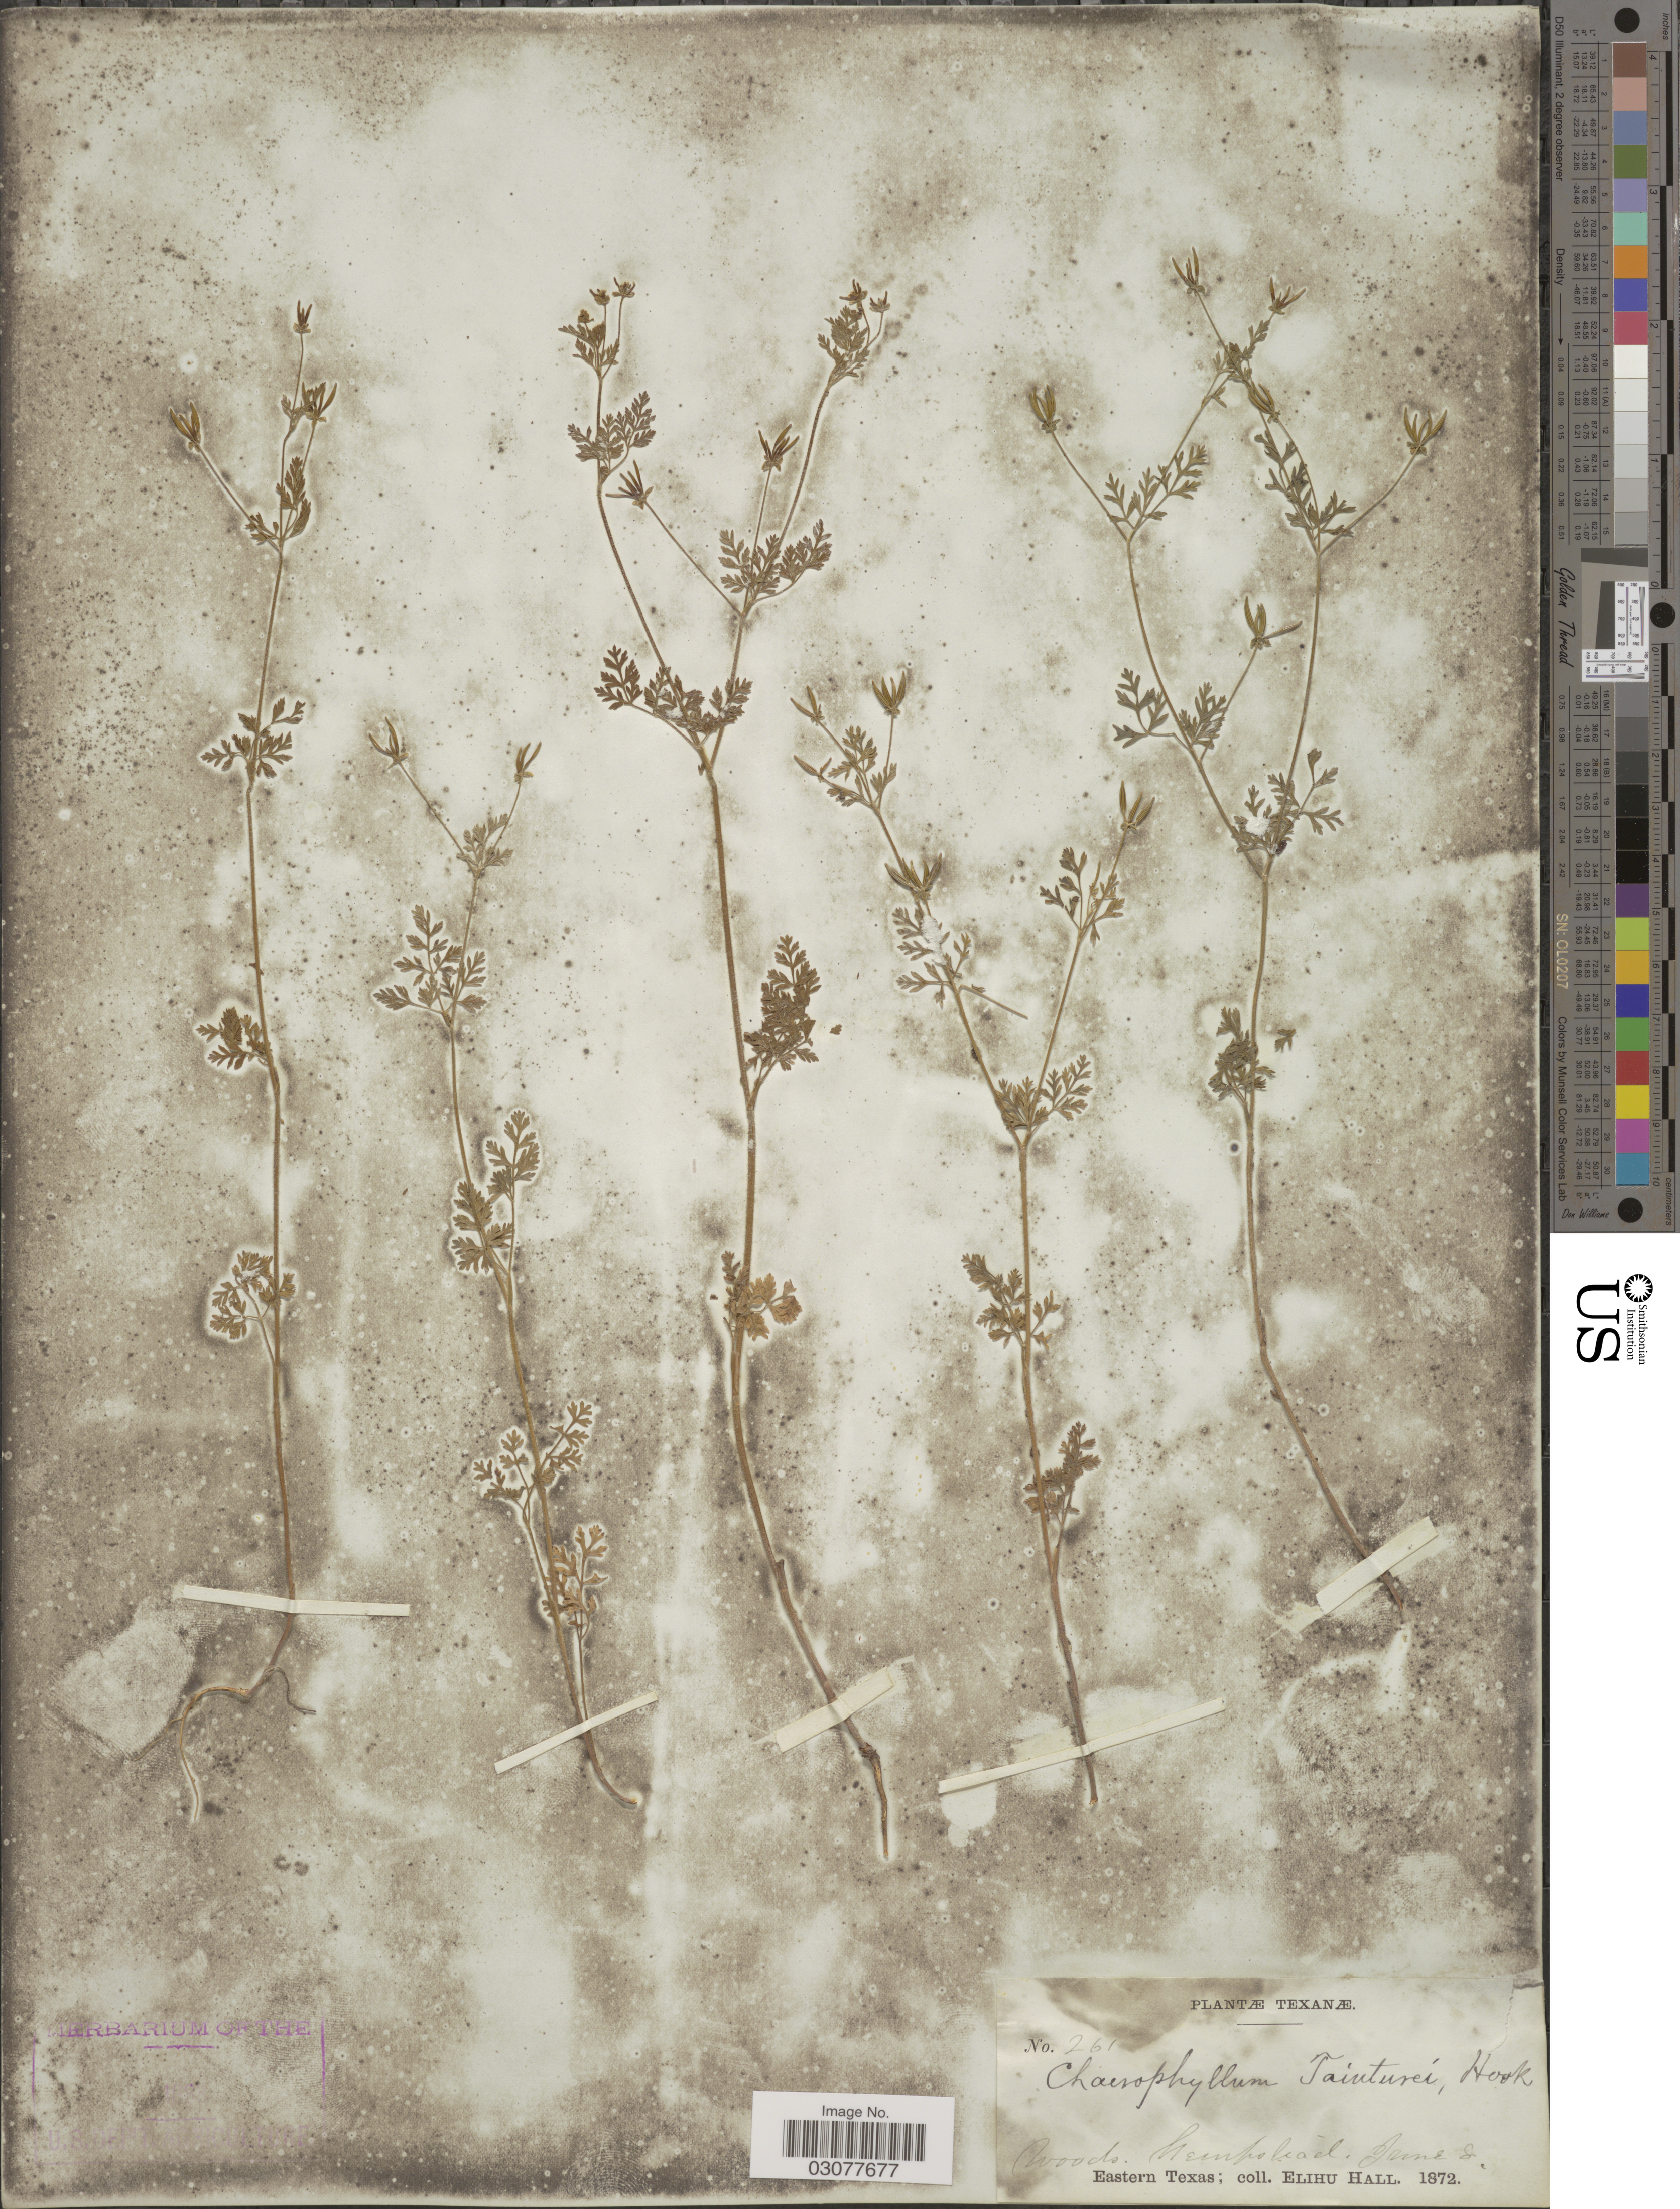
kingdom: Plantae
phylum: Tracheophyta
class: Magnoliopsida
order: Apiales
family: Apiaceae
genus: Chaerophyllum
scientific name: Chaerophyllum tainturieri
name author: Hook.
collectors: E. Hall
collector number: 261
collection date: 1872-06-08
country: United States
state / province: Texas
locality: Hempstead, Eastern Texas.